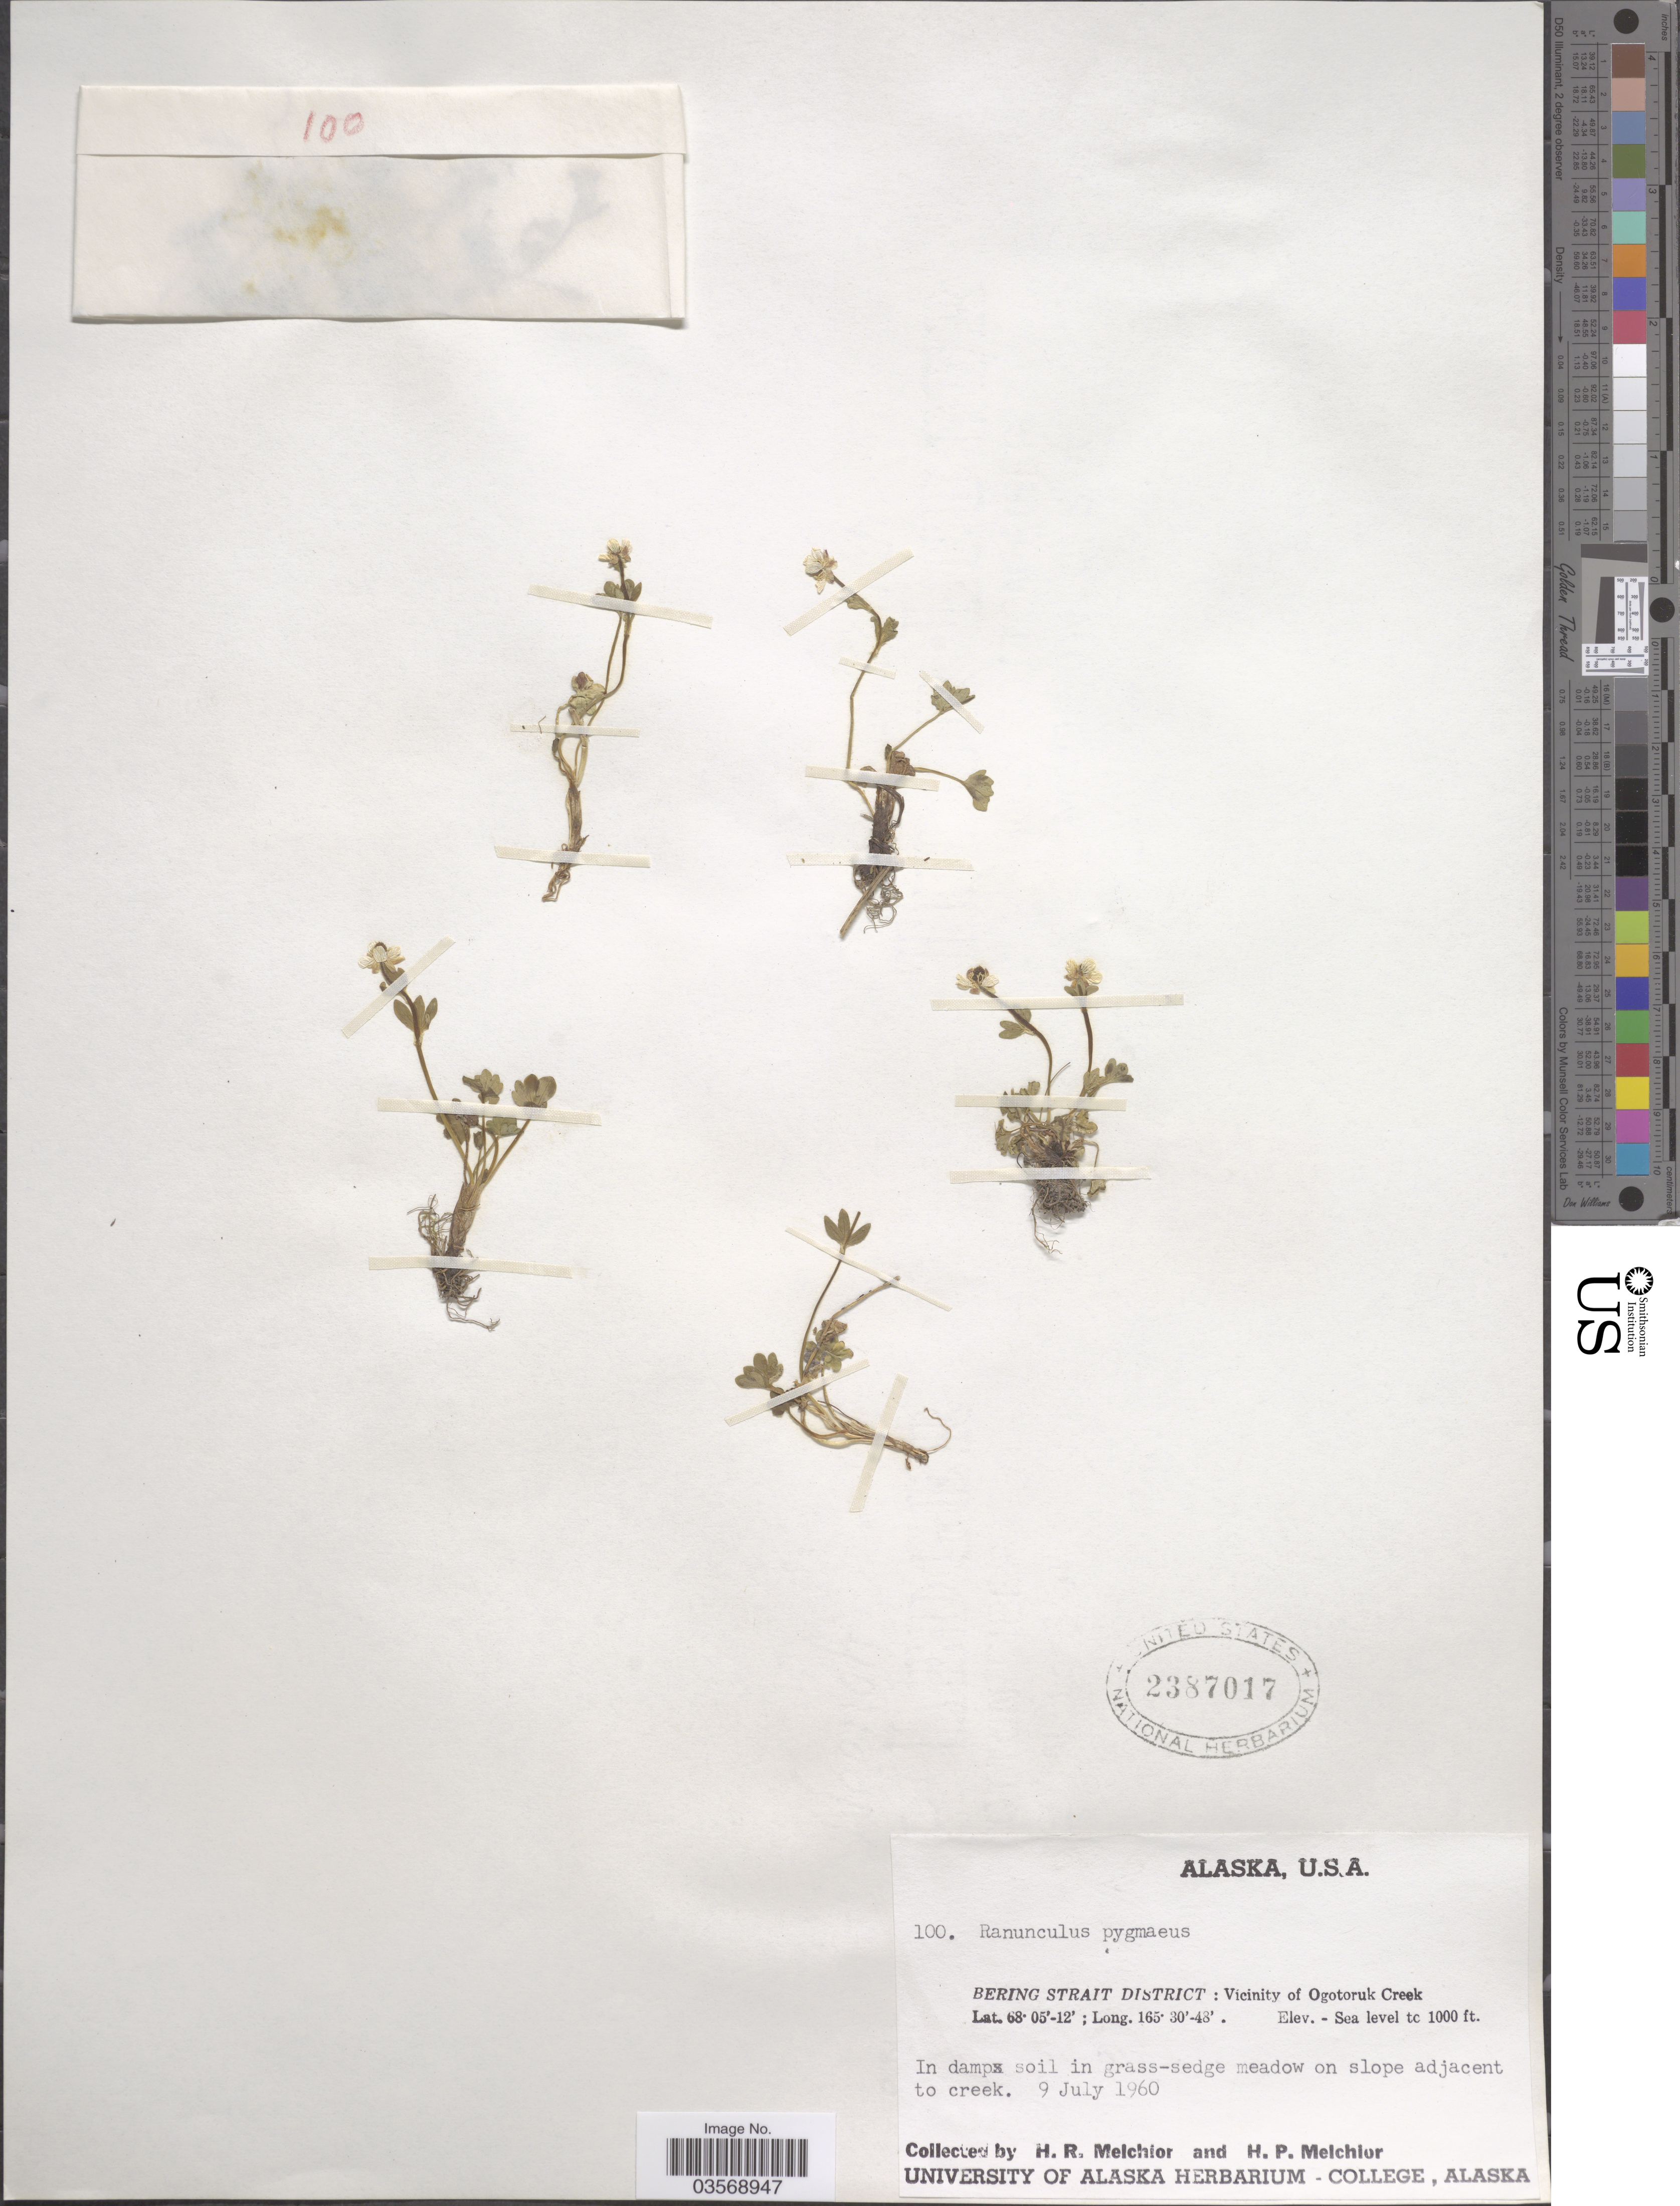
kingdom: Plantae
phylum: Tracheophyta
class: Magnoliopsida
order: Ranunculales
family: Ranunculaceae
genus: Ranunculus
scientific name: Ranunculus pygmaeus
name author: Wahlenb.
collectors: H. R. Melchior & H. P. Melchior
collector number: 100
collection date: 1960-07-09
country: United States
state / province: Alaska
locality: U.S.A. Bering Strait District: Vicinity of Ogotoruk Creek.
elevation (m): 0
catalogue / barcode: US 2387017